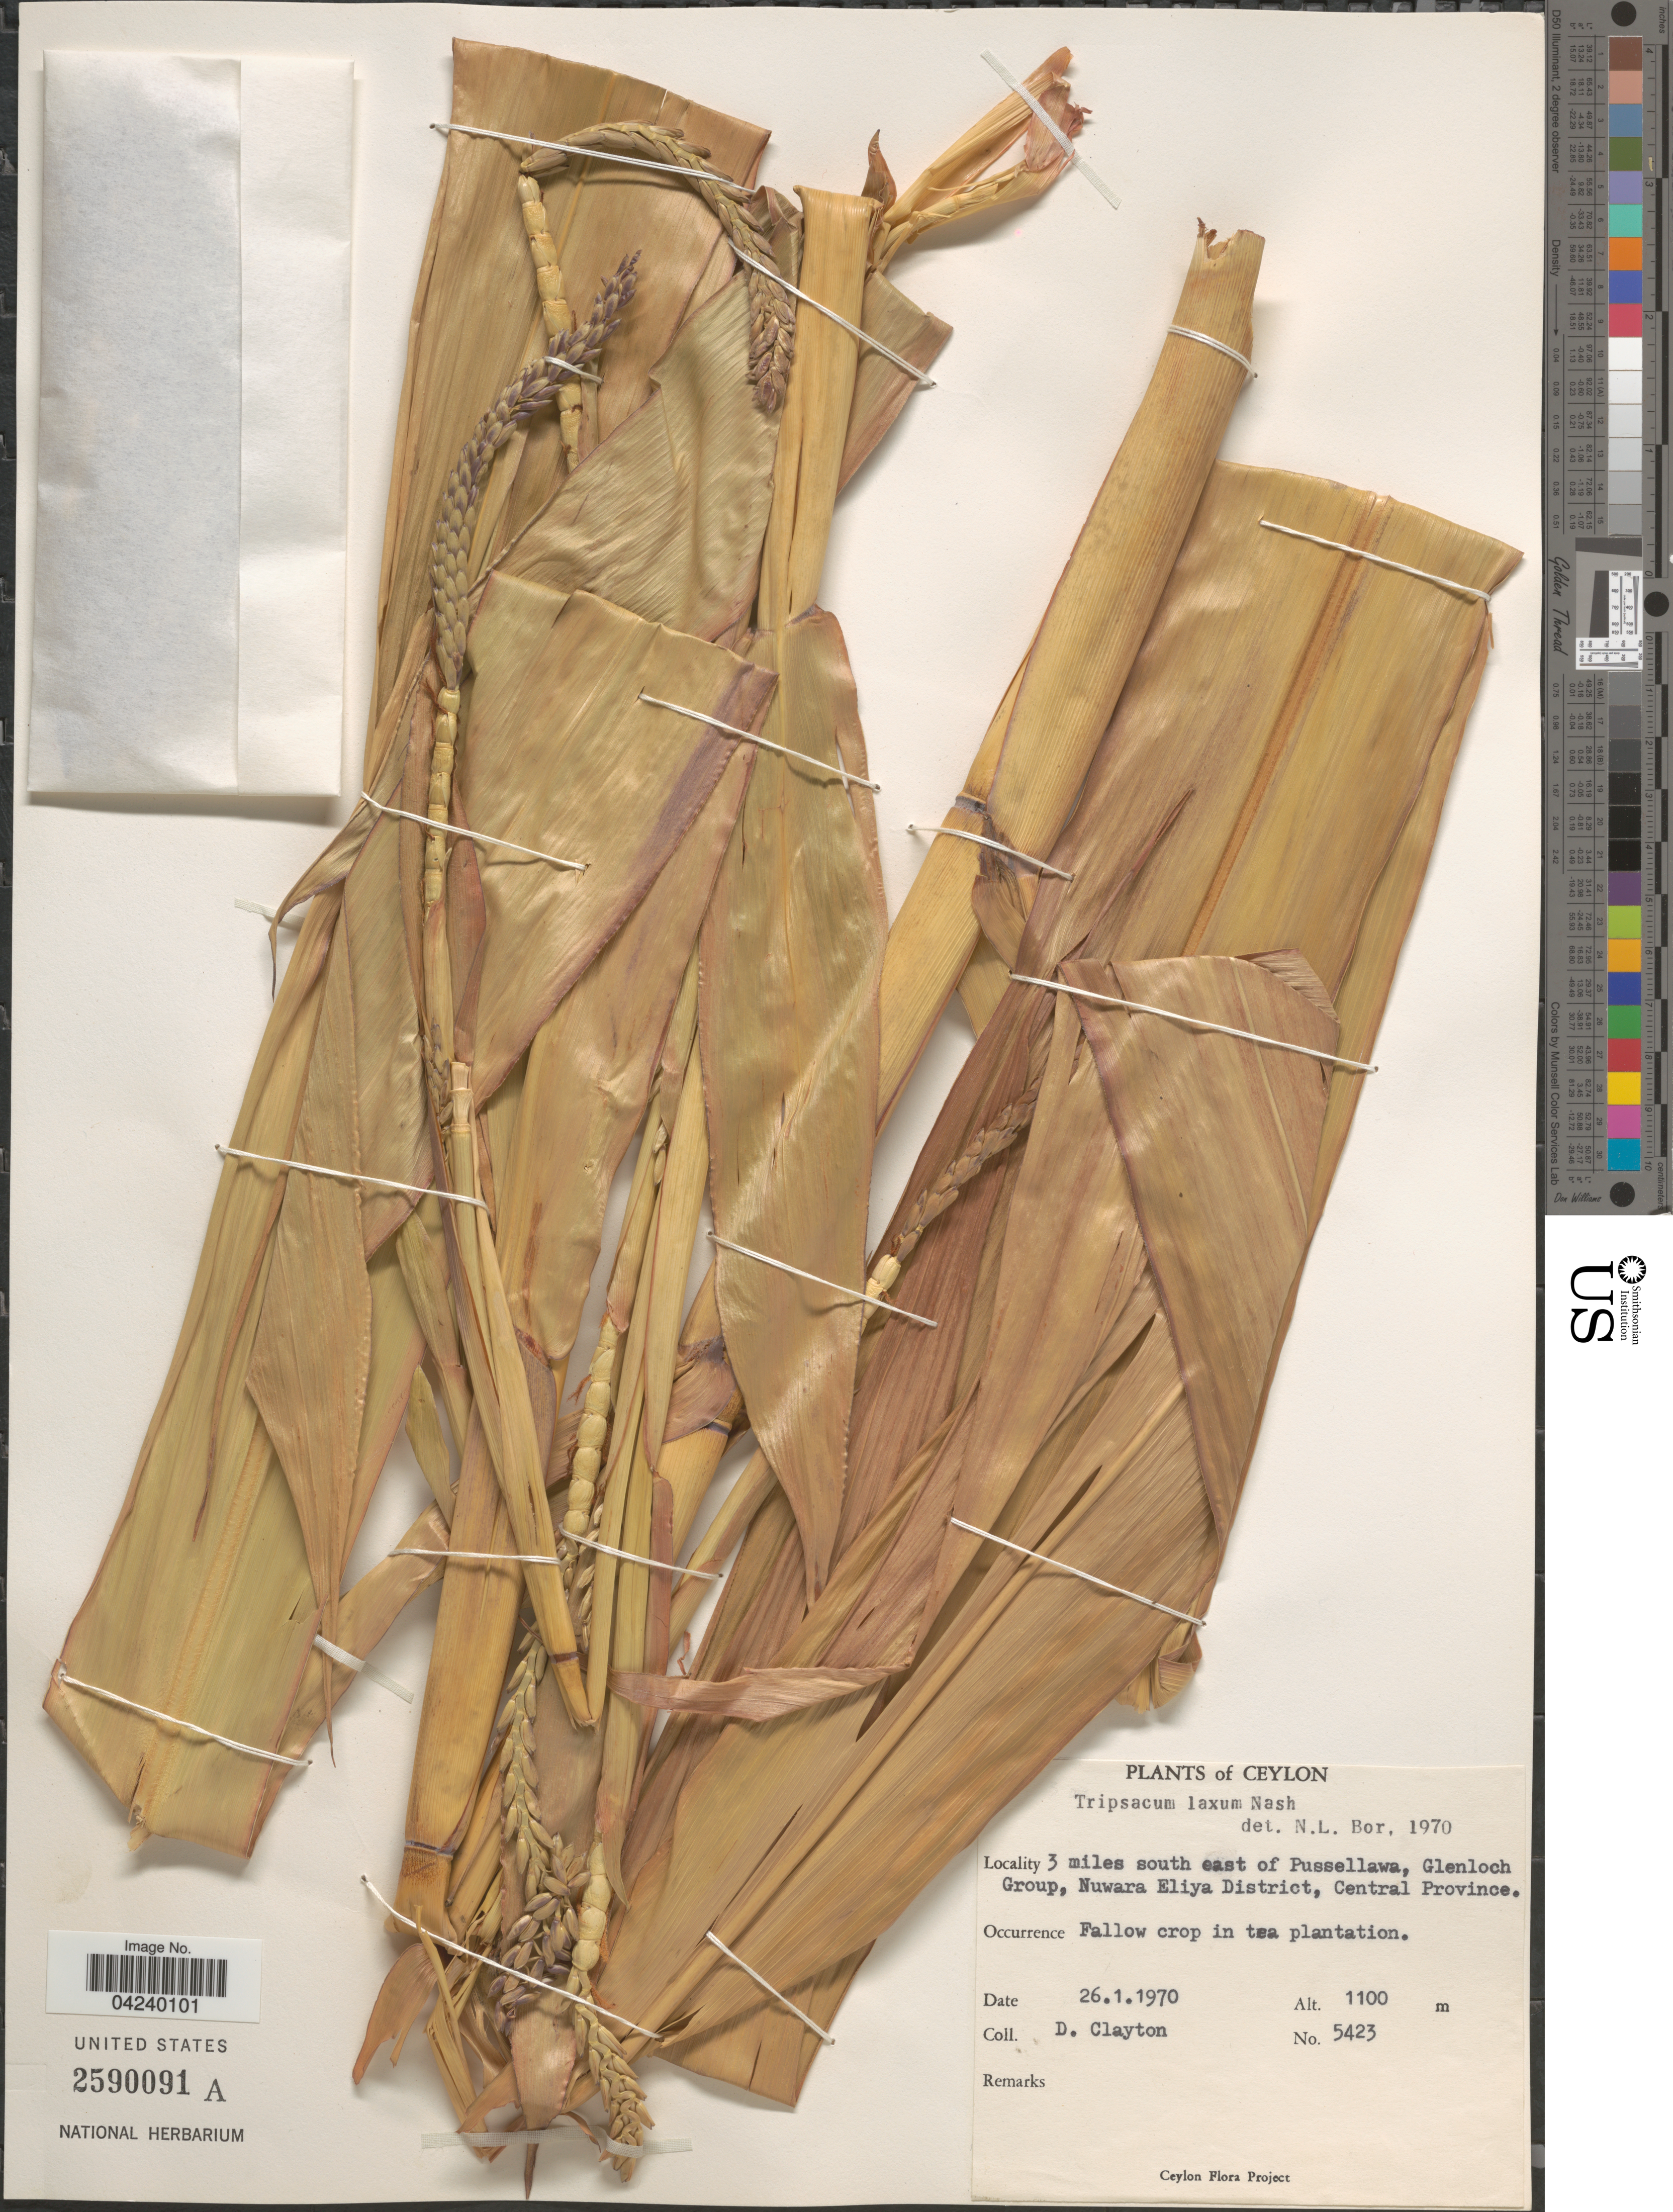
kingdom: Plantae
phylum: Tracheophyta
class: Liliopsida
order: Poales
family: Poaceae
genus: Tripsacum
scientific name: Tripsacum laxum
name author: Nash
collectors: D. Clayton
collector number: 5423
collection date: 1970-01-26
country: Sri Lanka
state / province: Central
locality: Ceylon. 3 miles south east of Pussellawa, Glenloch Group, Nuwara Eliya District. In tea plantation.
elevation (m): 1100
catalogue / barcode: US 2590091A